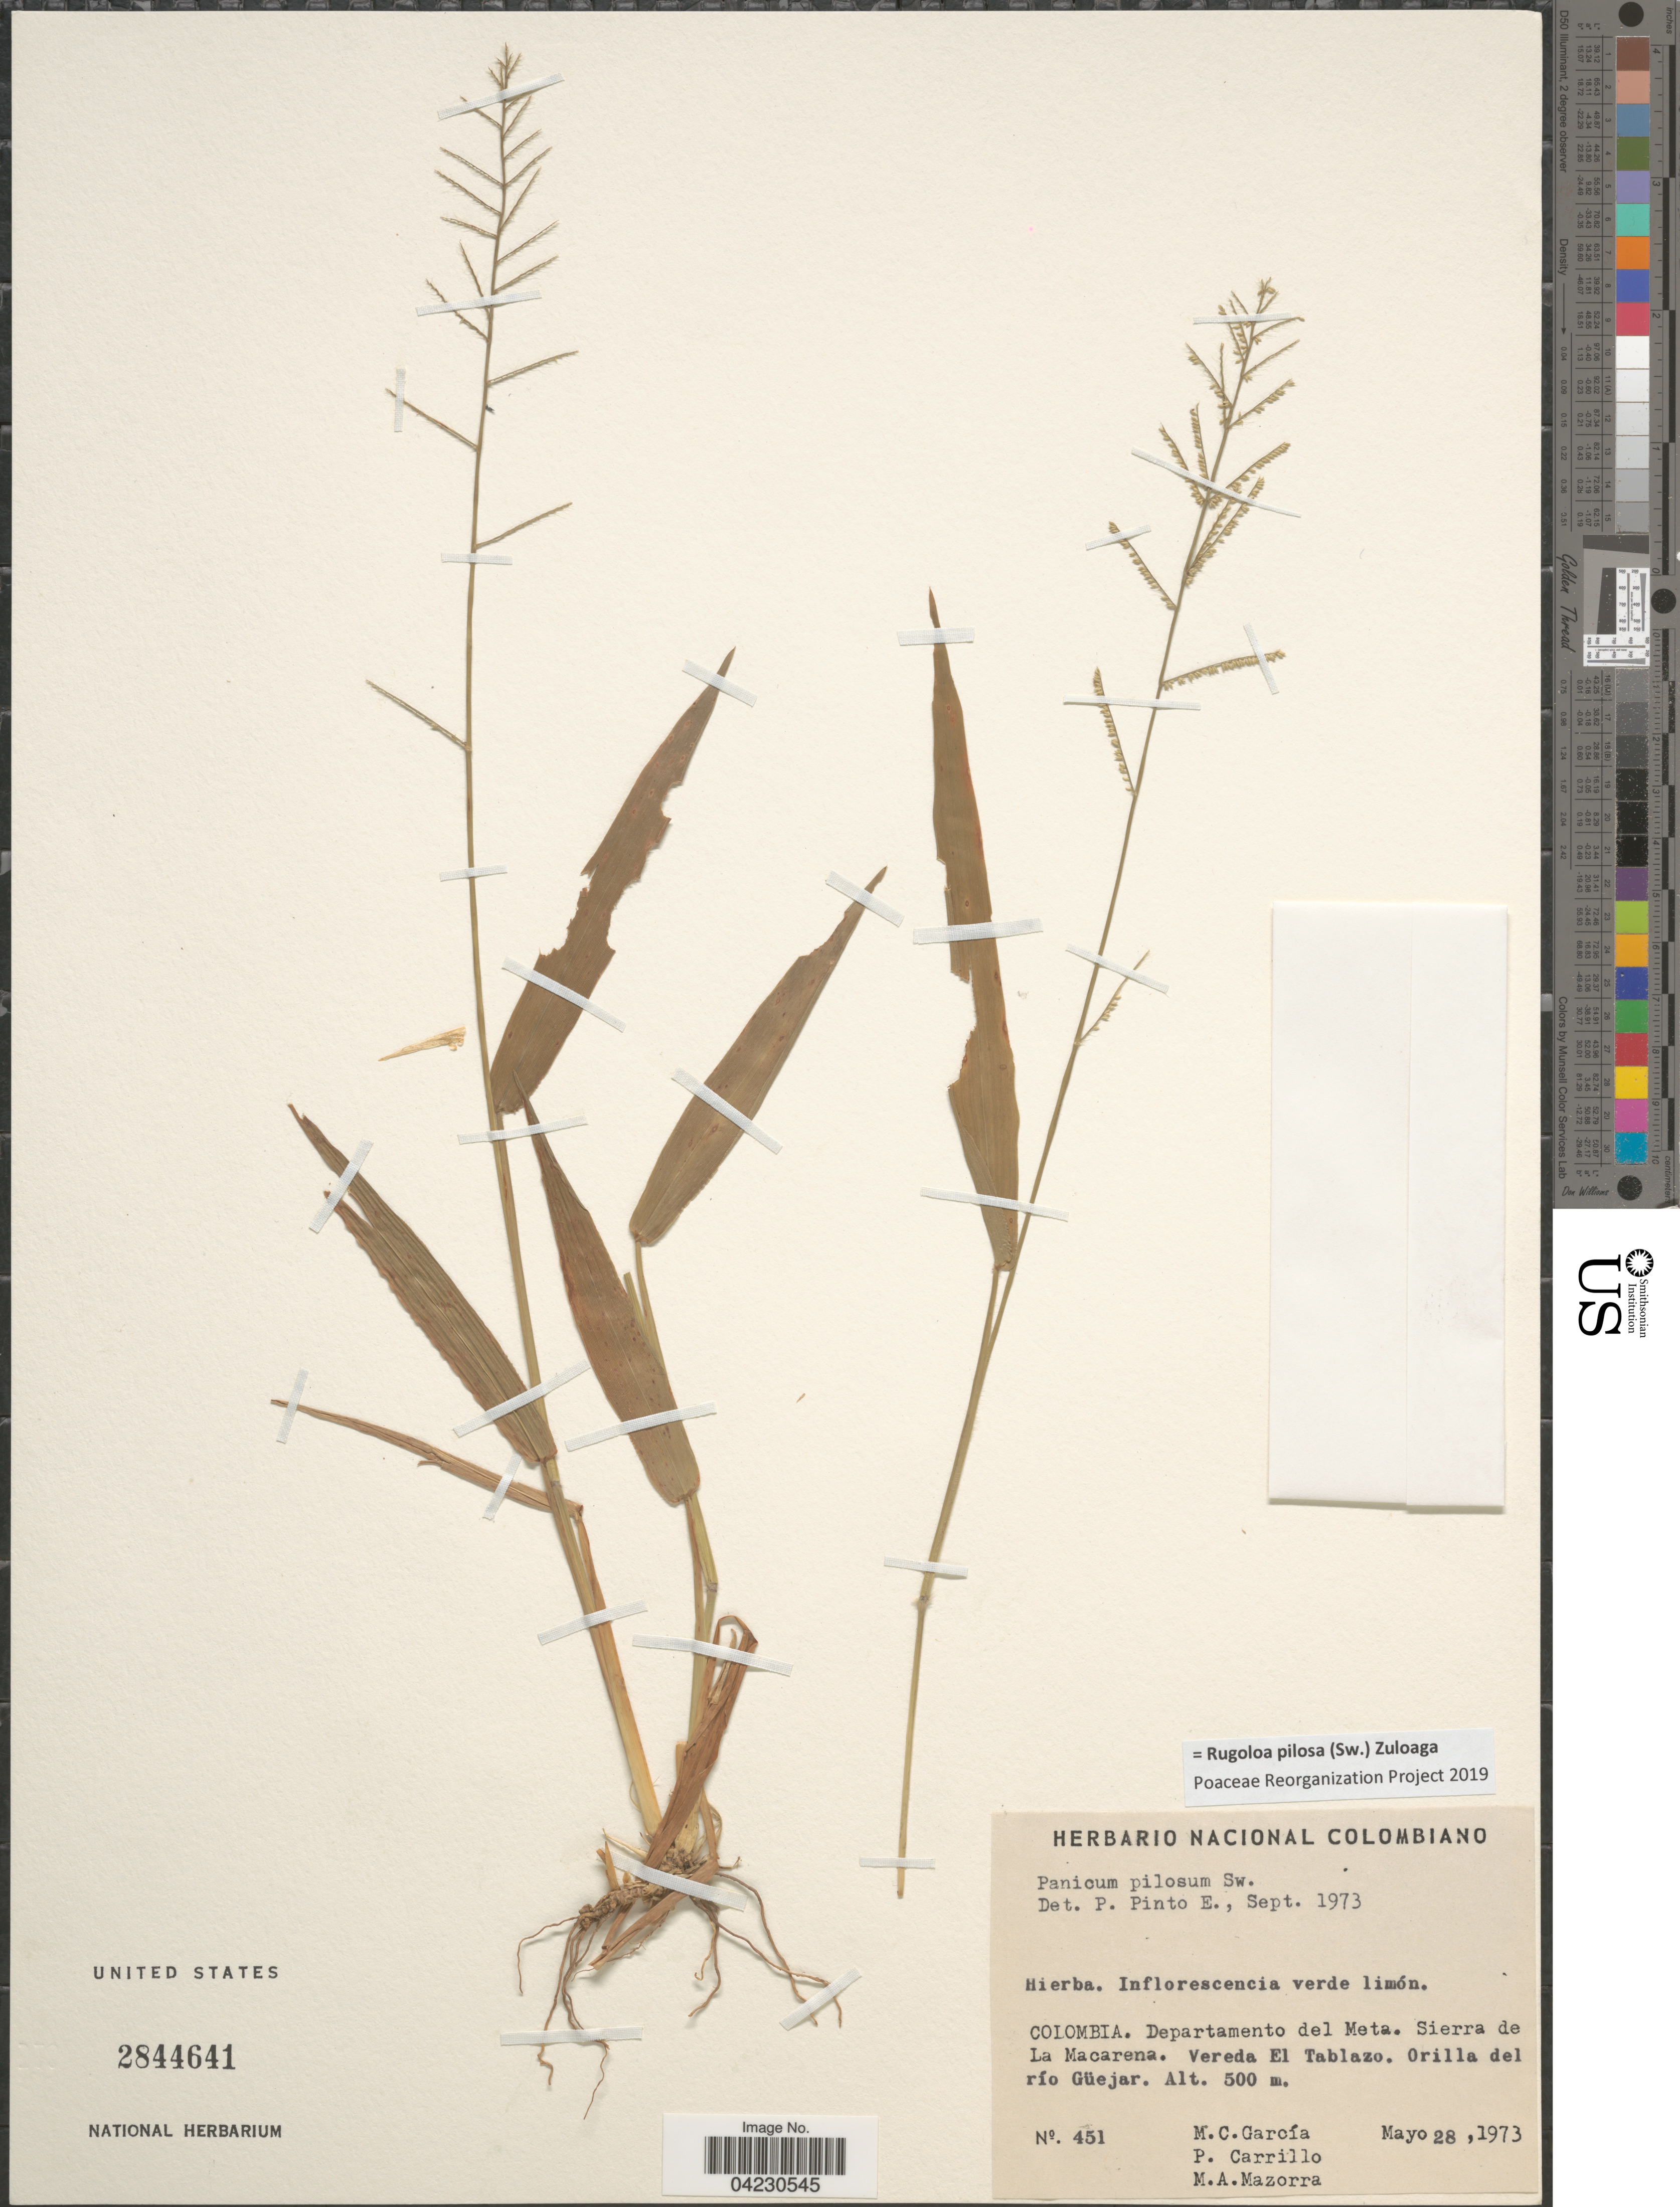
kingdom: Plantae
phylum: Tracheophyta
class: Liliopsida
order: Poales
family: Poaceae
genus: Rugoloa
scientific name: Rugoloa pilosa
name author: (Sw.) Zuloaga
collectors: M. C. García, P. Carrillo & M. Mazorra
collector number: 451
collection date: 1973-05-28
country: Colombia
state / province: Meta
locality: Departamento del Meta. Sierra de La Macarena. Vereda El Tablazo. Orilla del río Güejar.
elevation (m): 500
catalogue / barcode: US 2844641